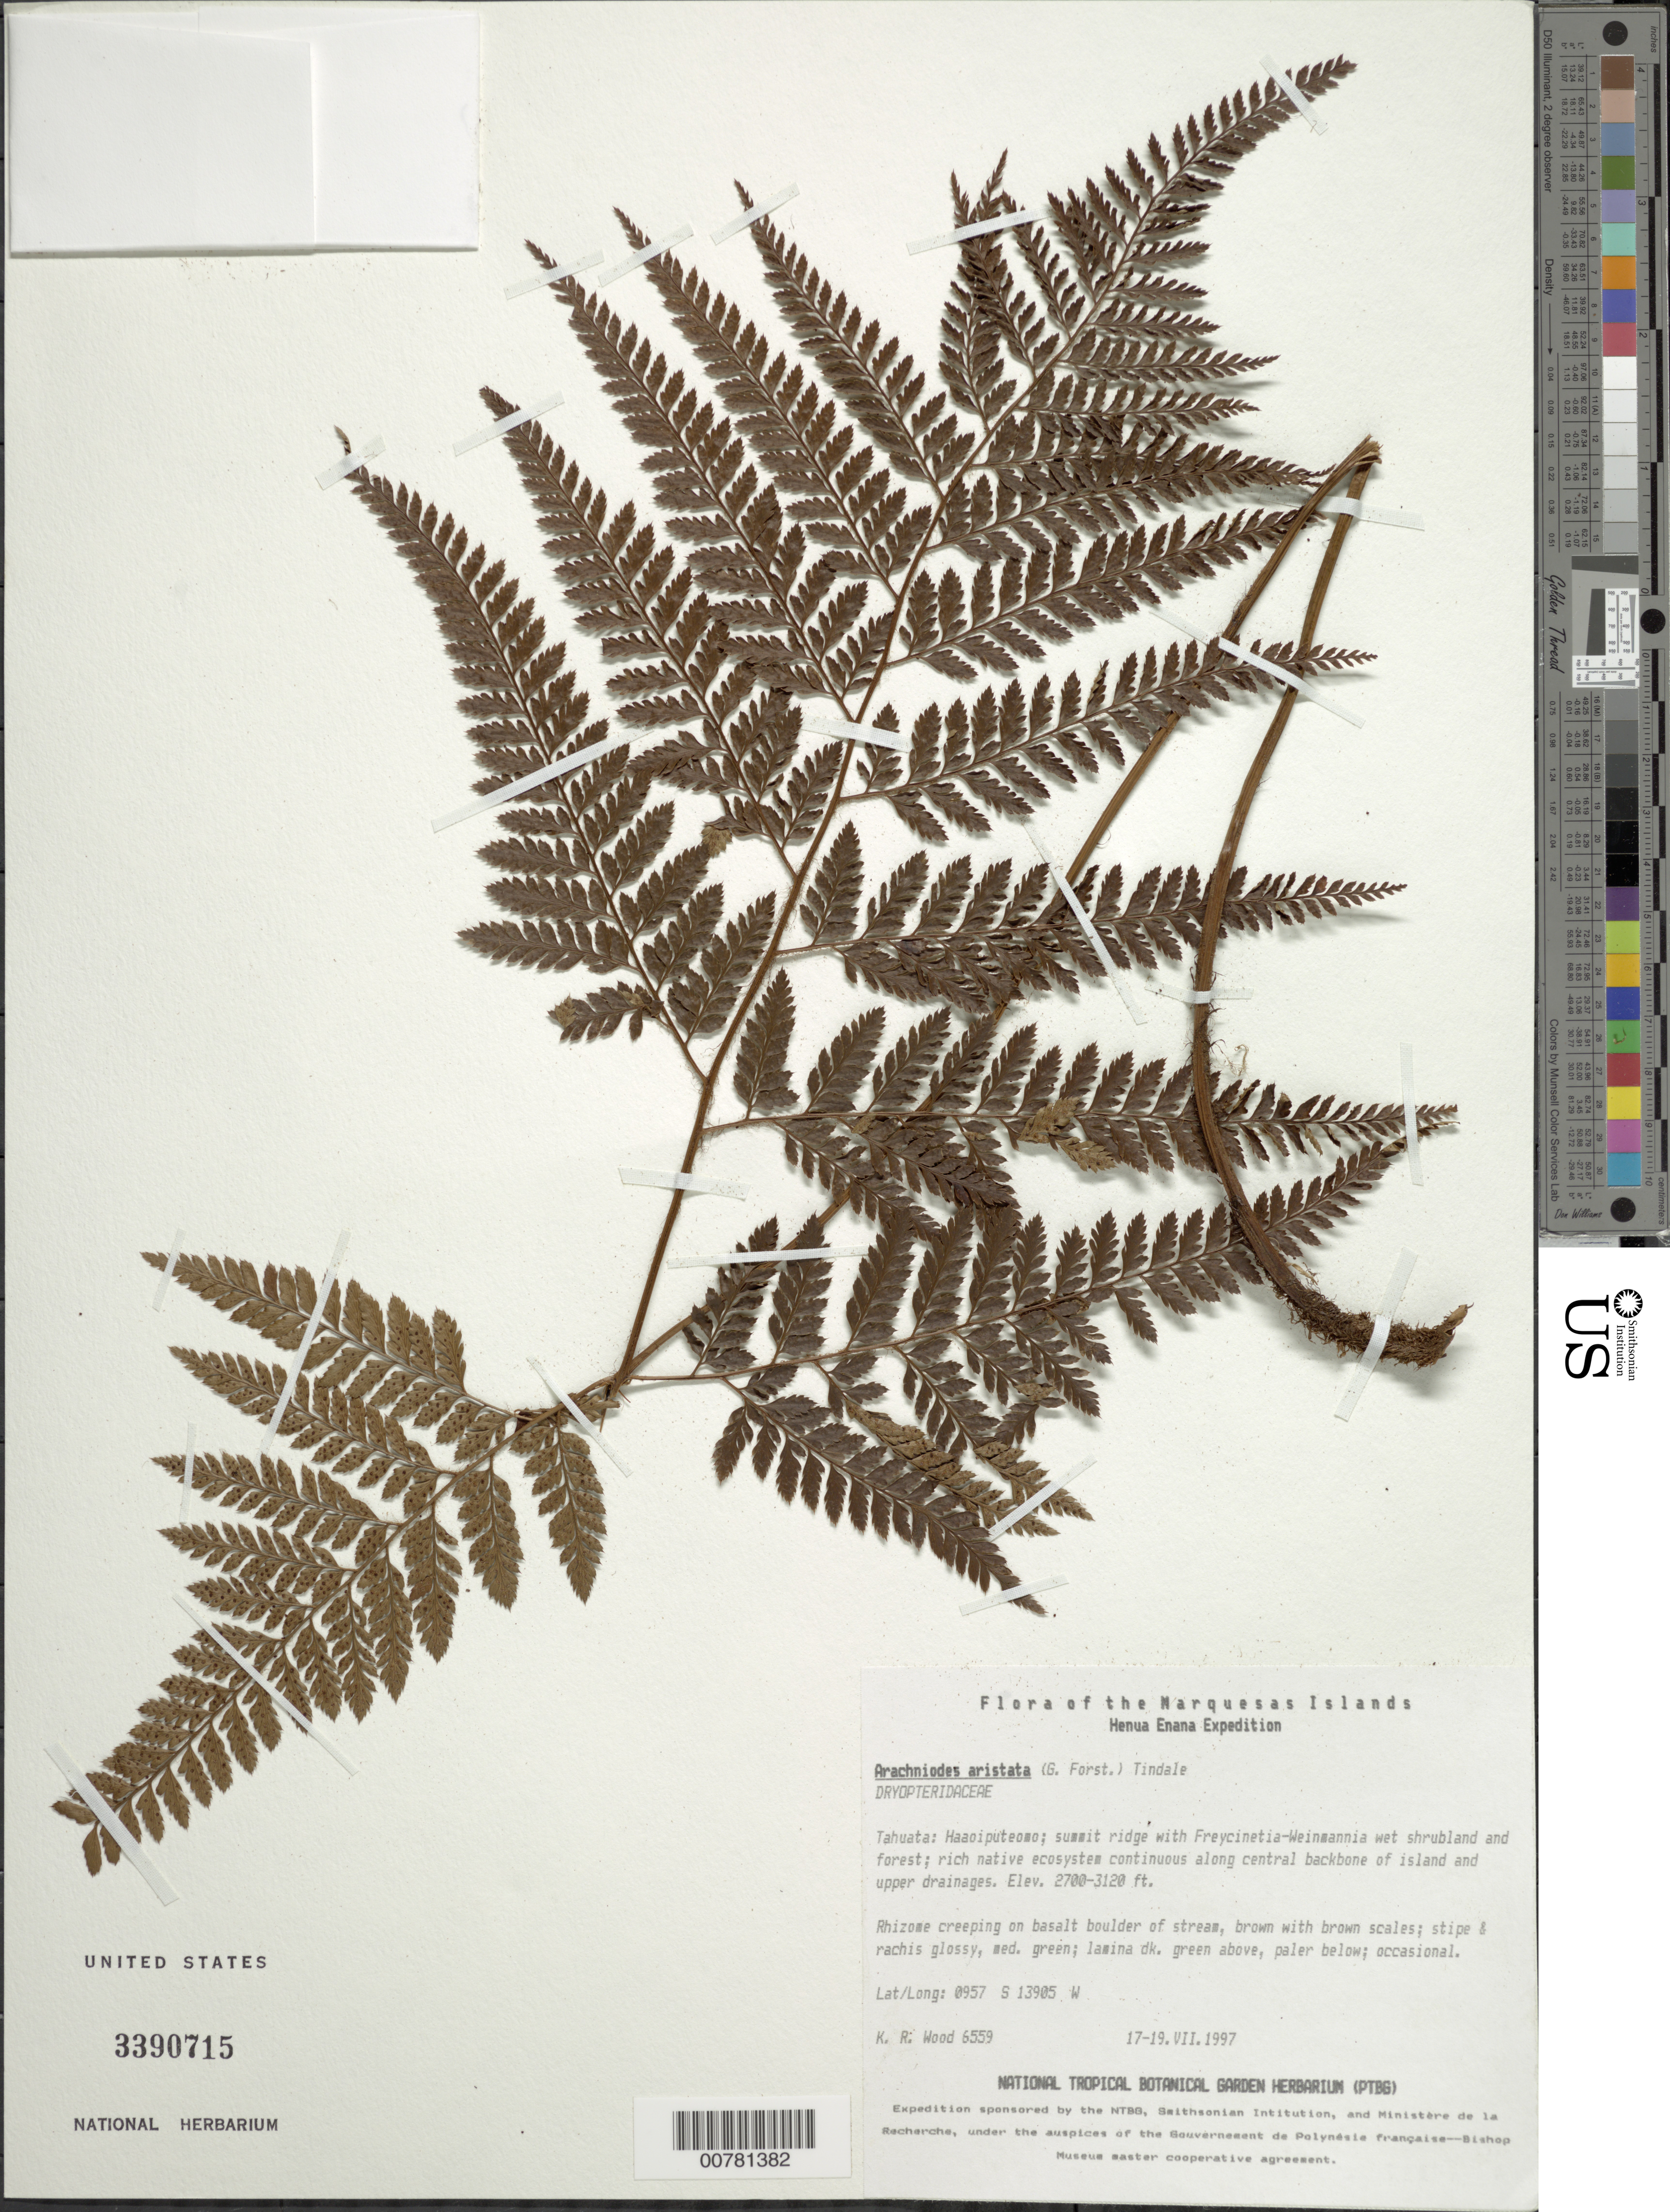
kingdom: Plantae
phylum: Tracheophyta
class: Polypodiopsida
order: Polypodiales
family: Dryopteridaceae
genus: Arachniodes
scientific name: Arachniodes aristata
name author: (G. Forst.) Tindale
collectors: K. R. Wood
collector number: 6559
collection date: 1997-07-17/1997-07-19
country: French Polynesia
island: Tahuata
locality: Haaoiputeomo, summit ridge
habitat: In Freycinetia - Weinmannia wet shrub and forest; rich native ecosystem, continuous along central backbone of island and upper drainages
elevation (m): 823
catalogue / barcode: US 3390715